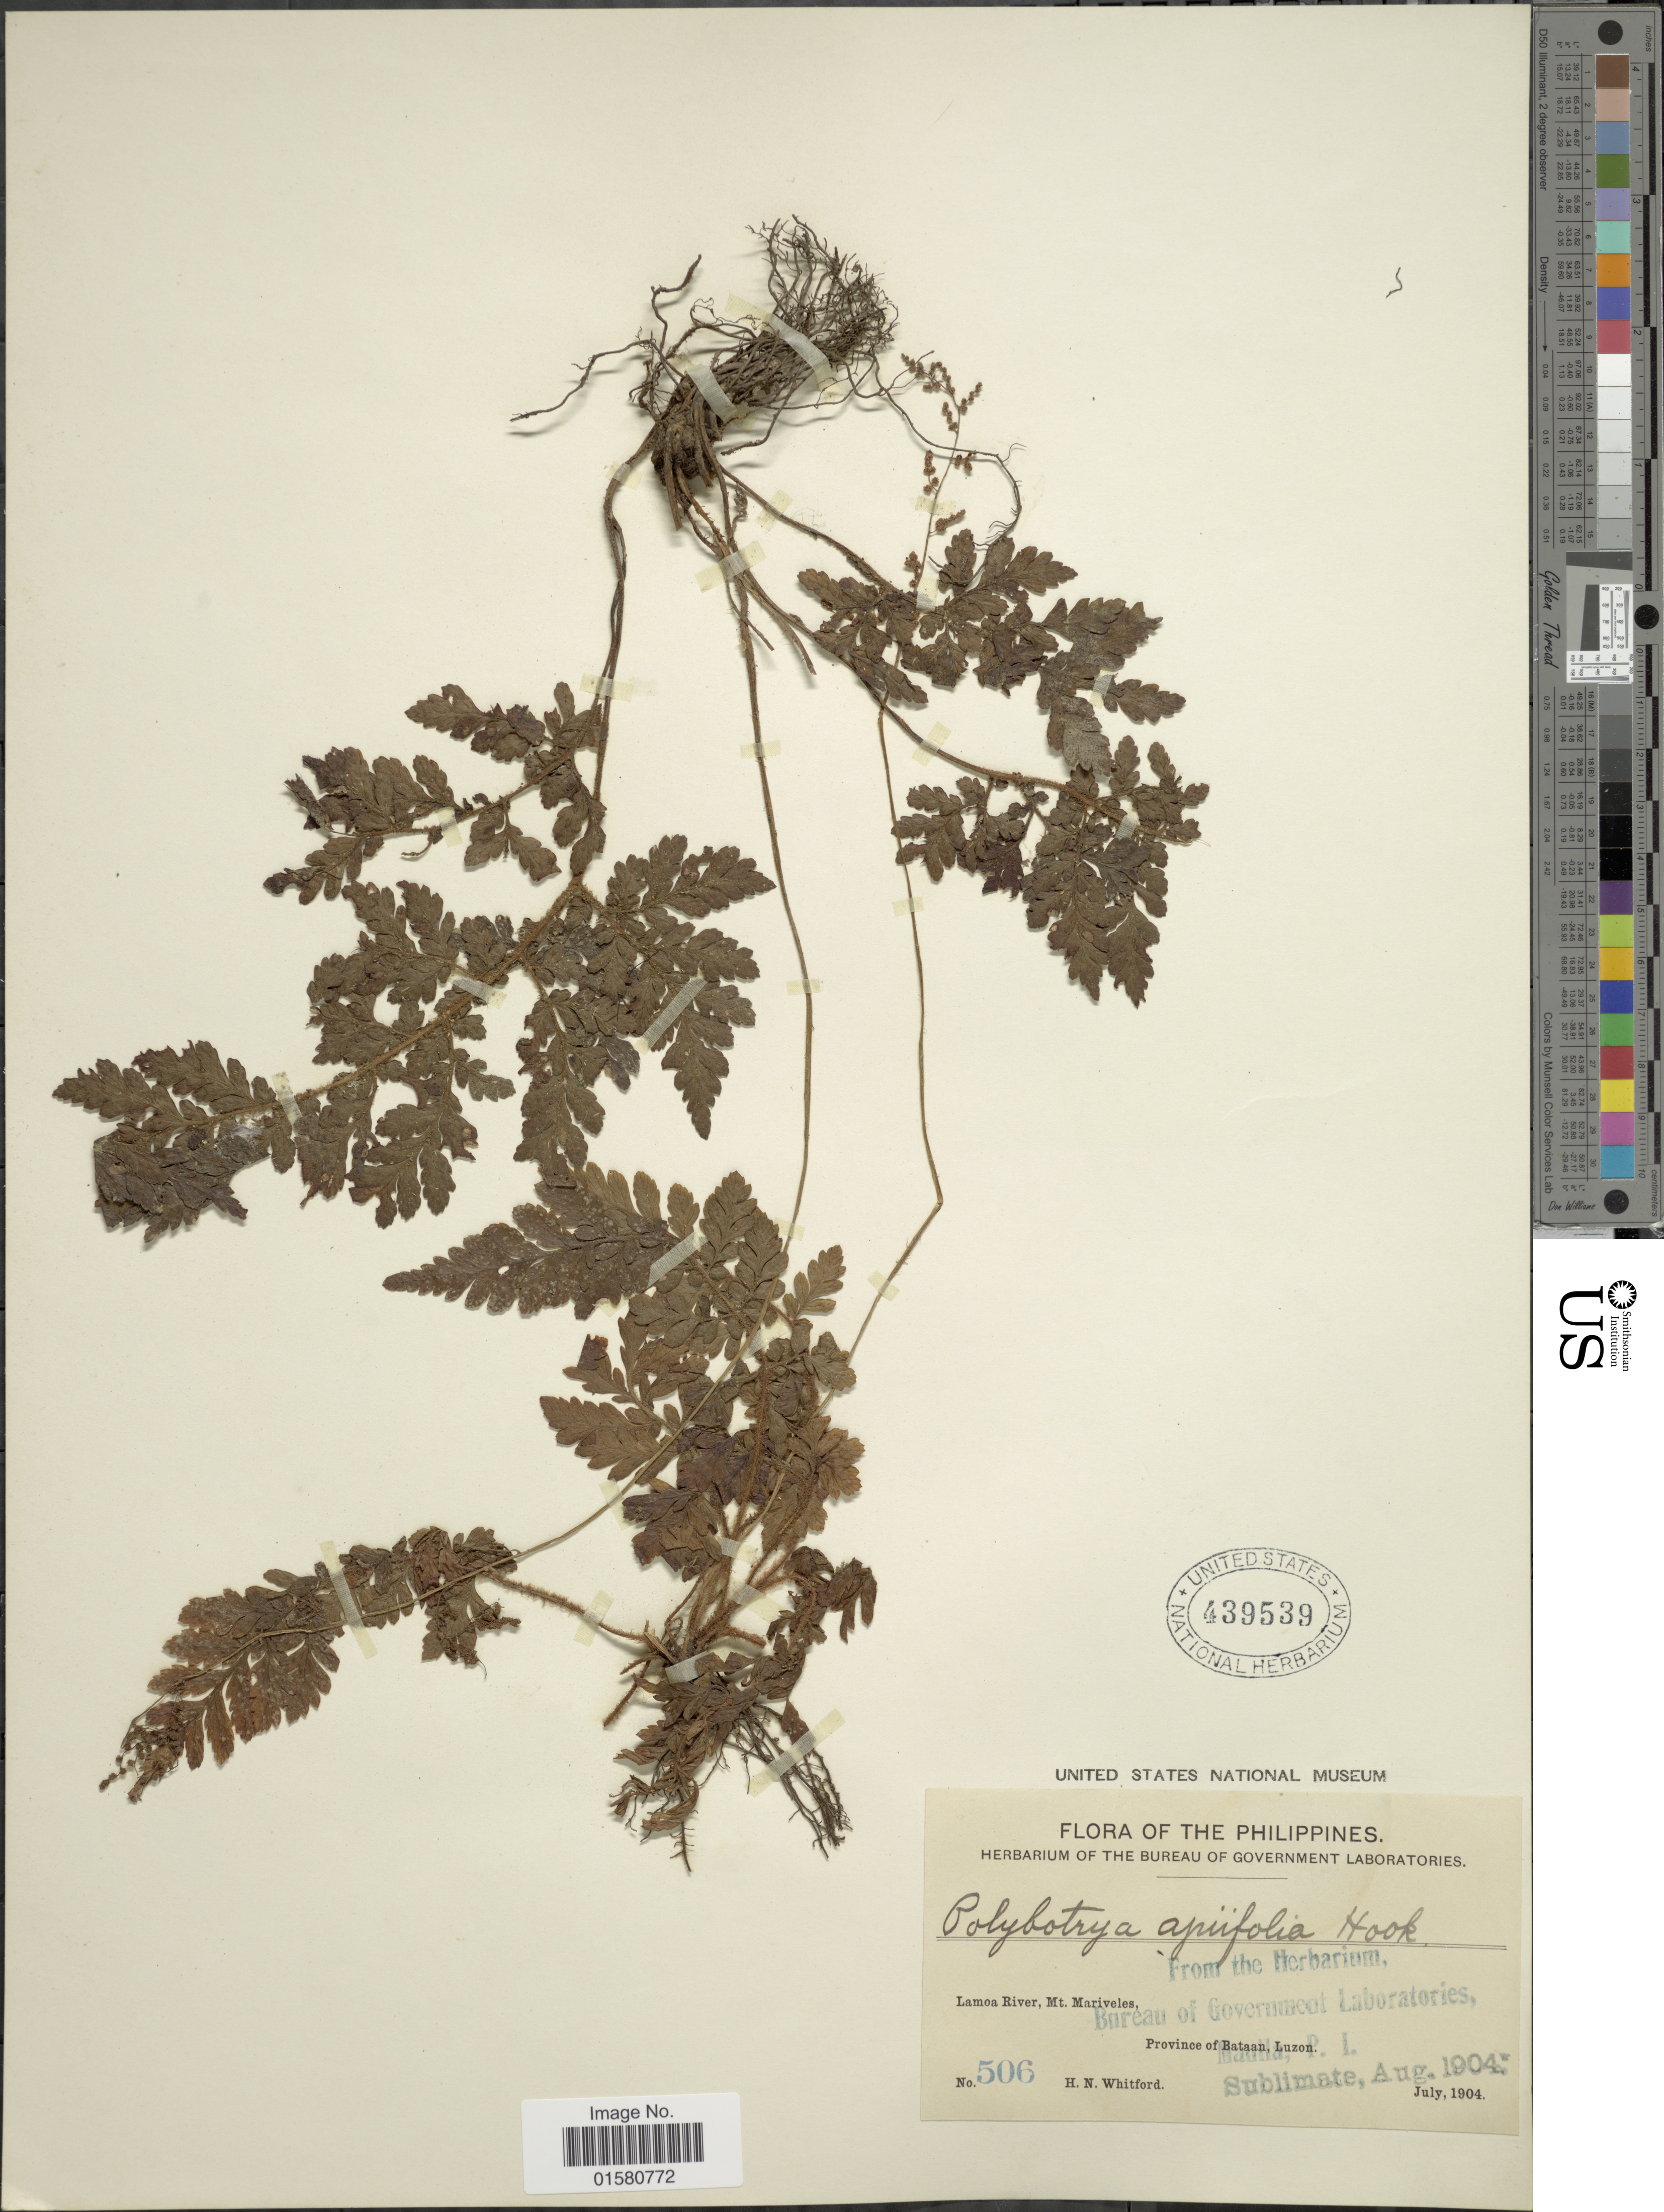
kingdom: Plantae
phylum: Tracheophyta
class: Polypodiopsida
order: Polypodiales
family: Tectariaceae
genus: Tectaria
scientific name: Tectaria apiifolia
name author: (Schkuhr) Copel.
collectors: H. N. Whitford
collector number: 506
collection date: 1904-07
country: Philippines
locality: Lamao River, Mt. Mariveles. Province of Bataan, Luzon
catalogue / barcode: US 439539